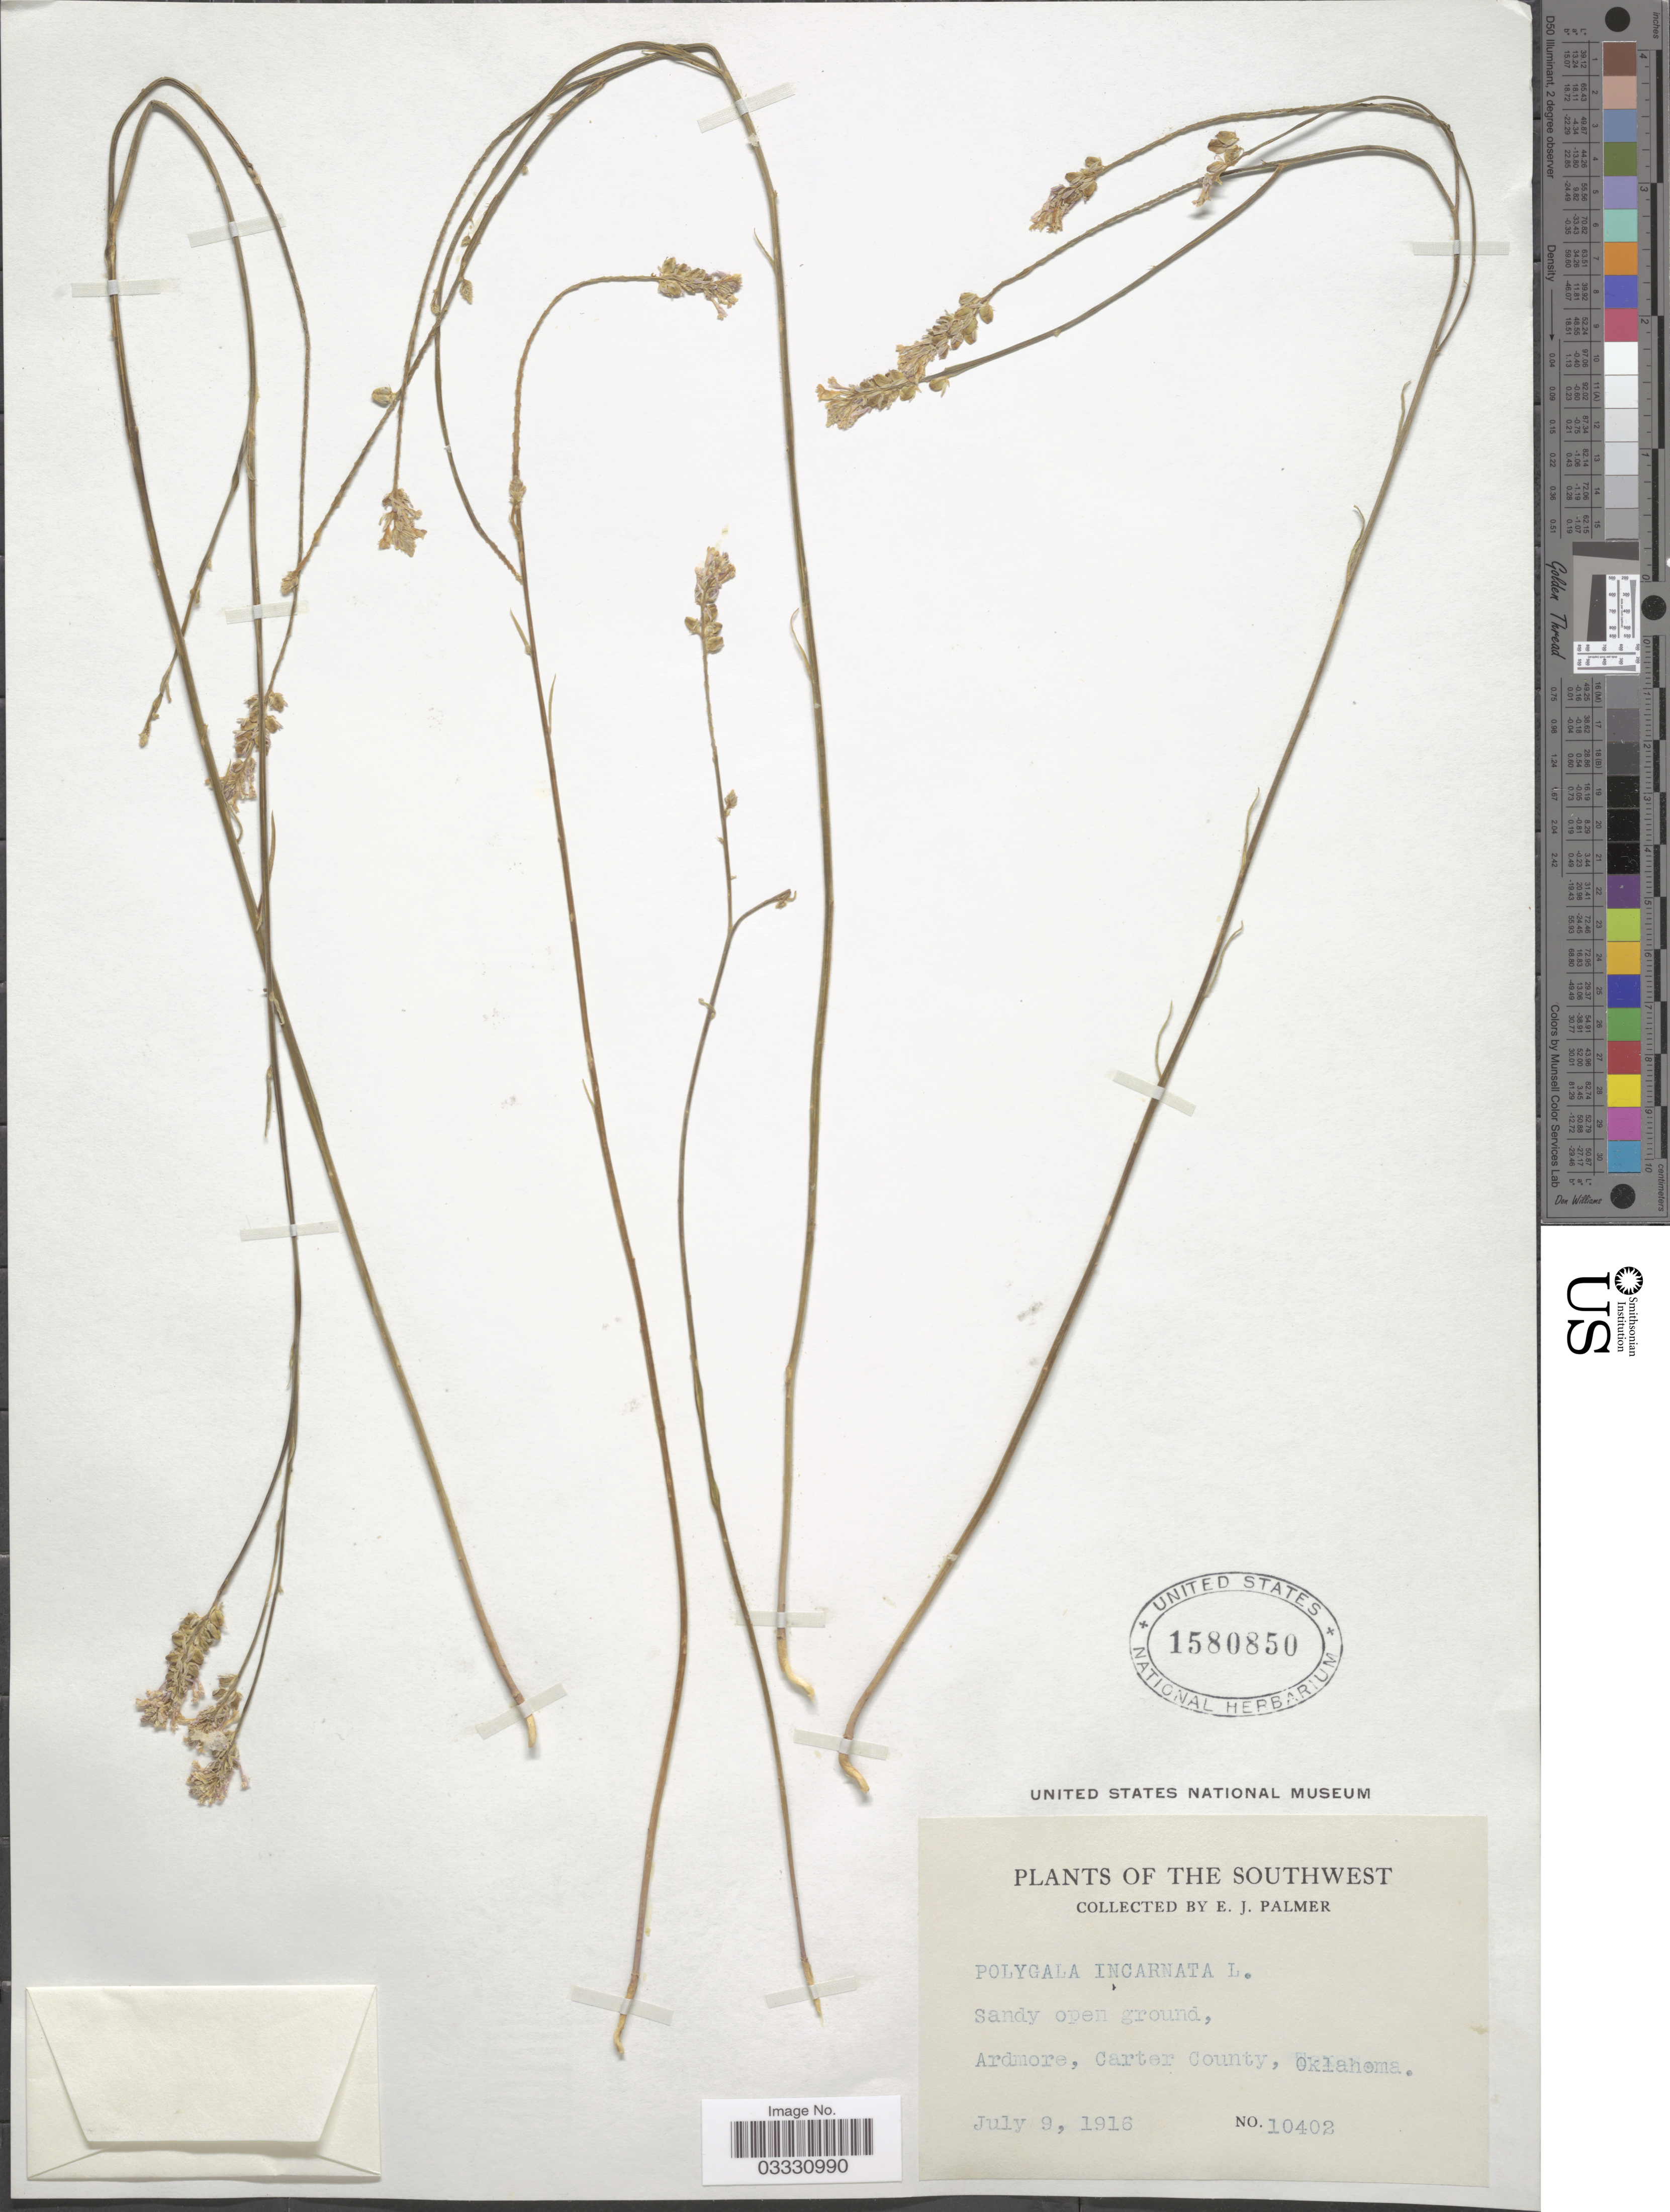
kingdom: Plantae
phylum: Tracheophyta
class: Magnoliopsida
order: Fabales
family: Polygalaceae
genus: Polygala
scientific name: Polygala incarnata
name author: L.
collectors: E. J. Palmer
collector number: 10402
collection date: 1916-07-09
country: United States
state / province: Oklahoma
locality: The Southwest. Ardmore, Carter County.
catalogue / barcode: US 1580850